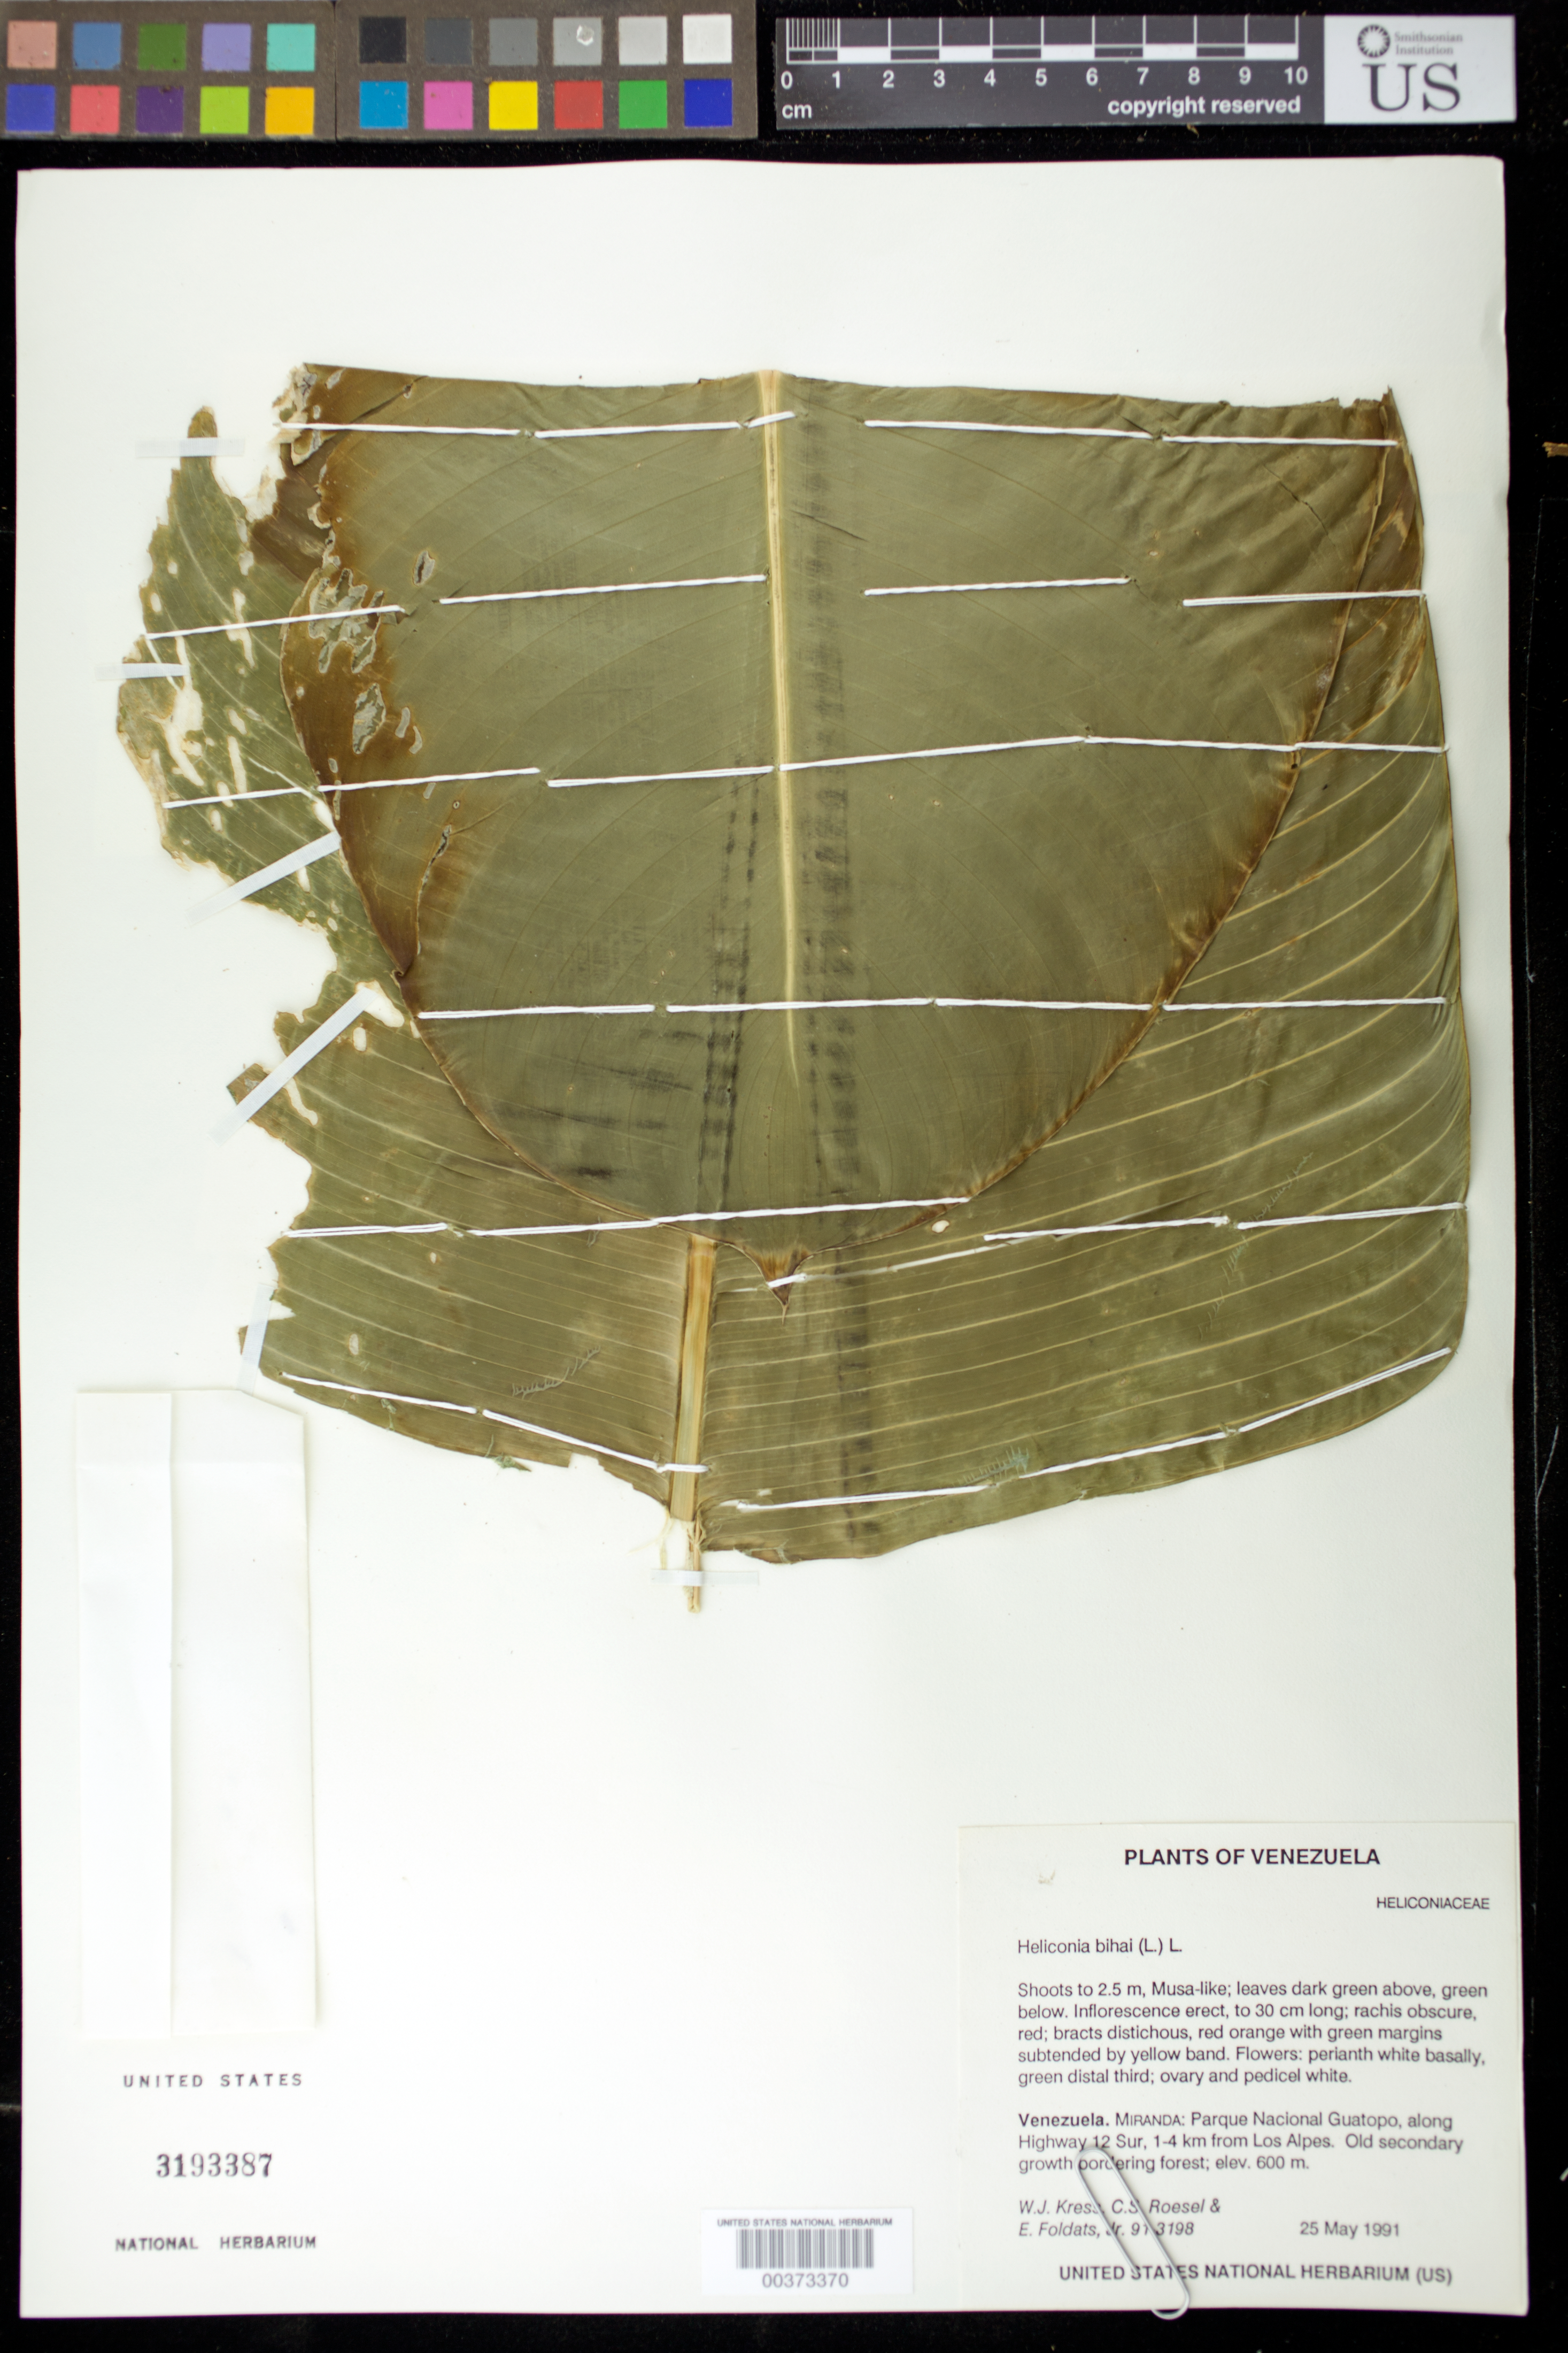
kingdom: Plantae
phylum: Tracheophyta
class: Liliopsida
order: Zingiberales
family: Heliconiaceae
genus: Heliconia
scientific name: Heliconia bihai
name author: (L.) L.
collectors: W. J. Kress, C. S. Roesel & E. Foldats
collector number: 91-3198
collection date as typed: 25 May 1991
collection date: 1991-05-25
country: Venezuela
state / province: Miranda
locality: Parque nacional guatopo, along hwy 12 sur, 1-4 km from los alpes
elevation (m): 600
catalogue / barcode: US 3193387